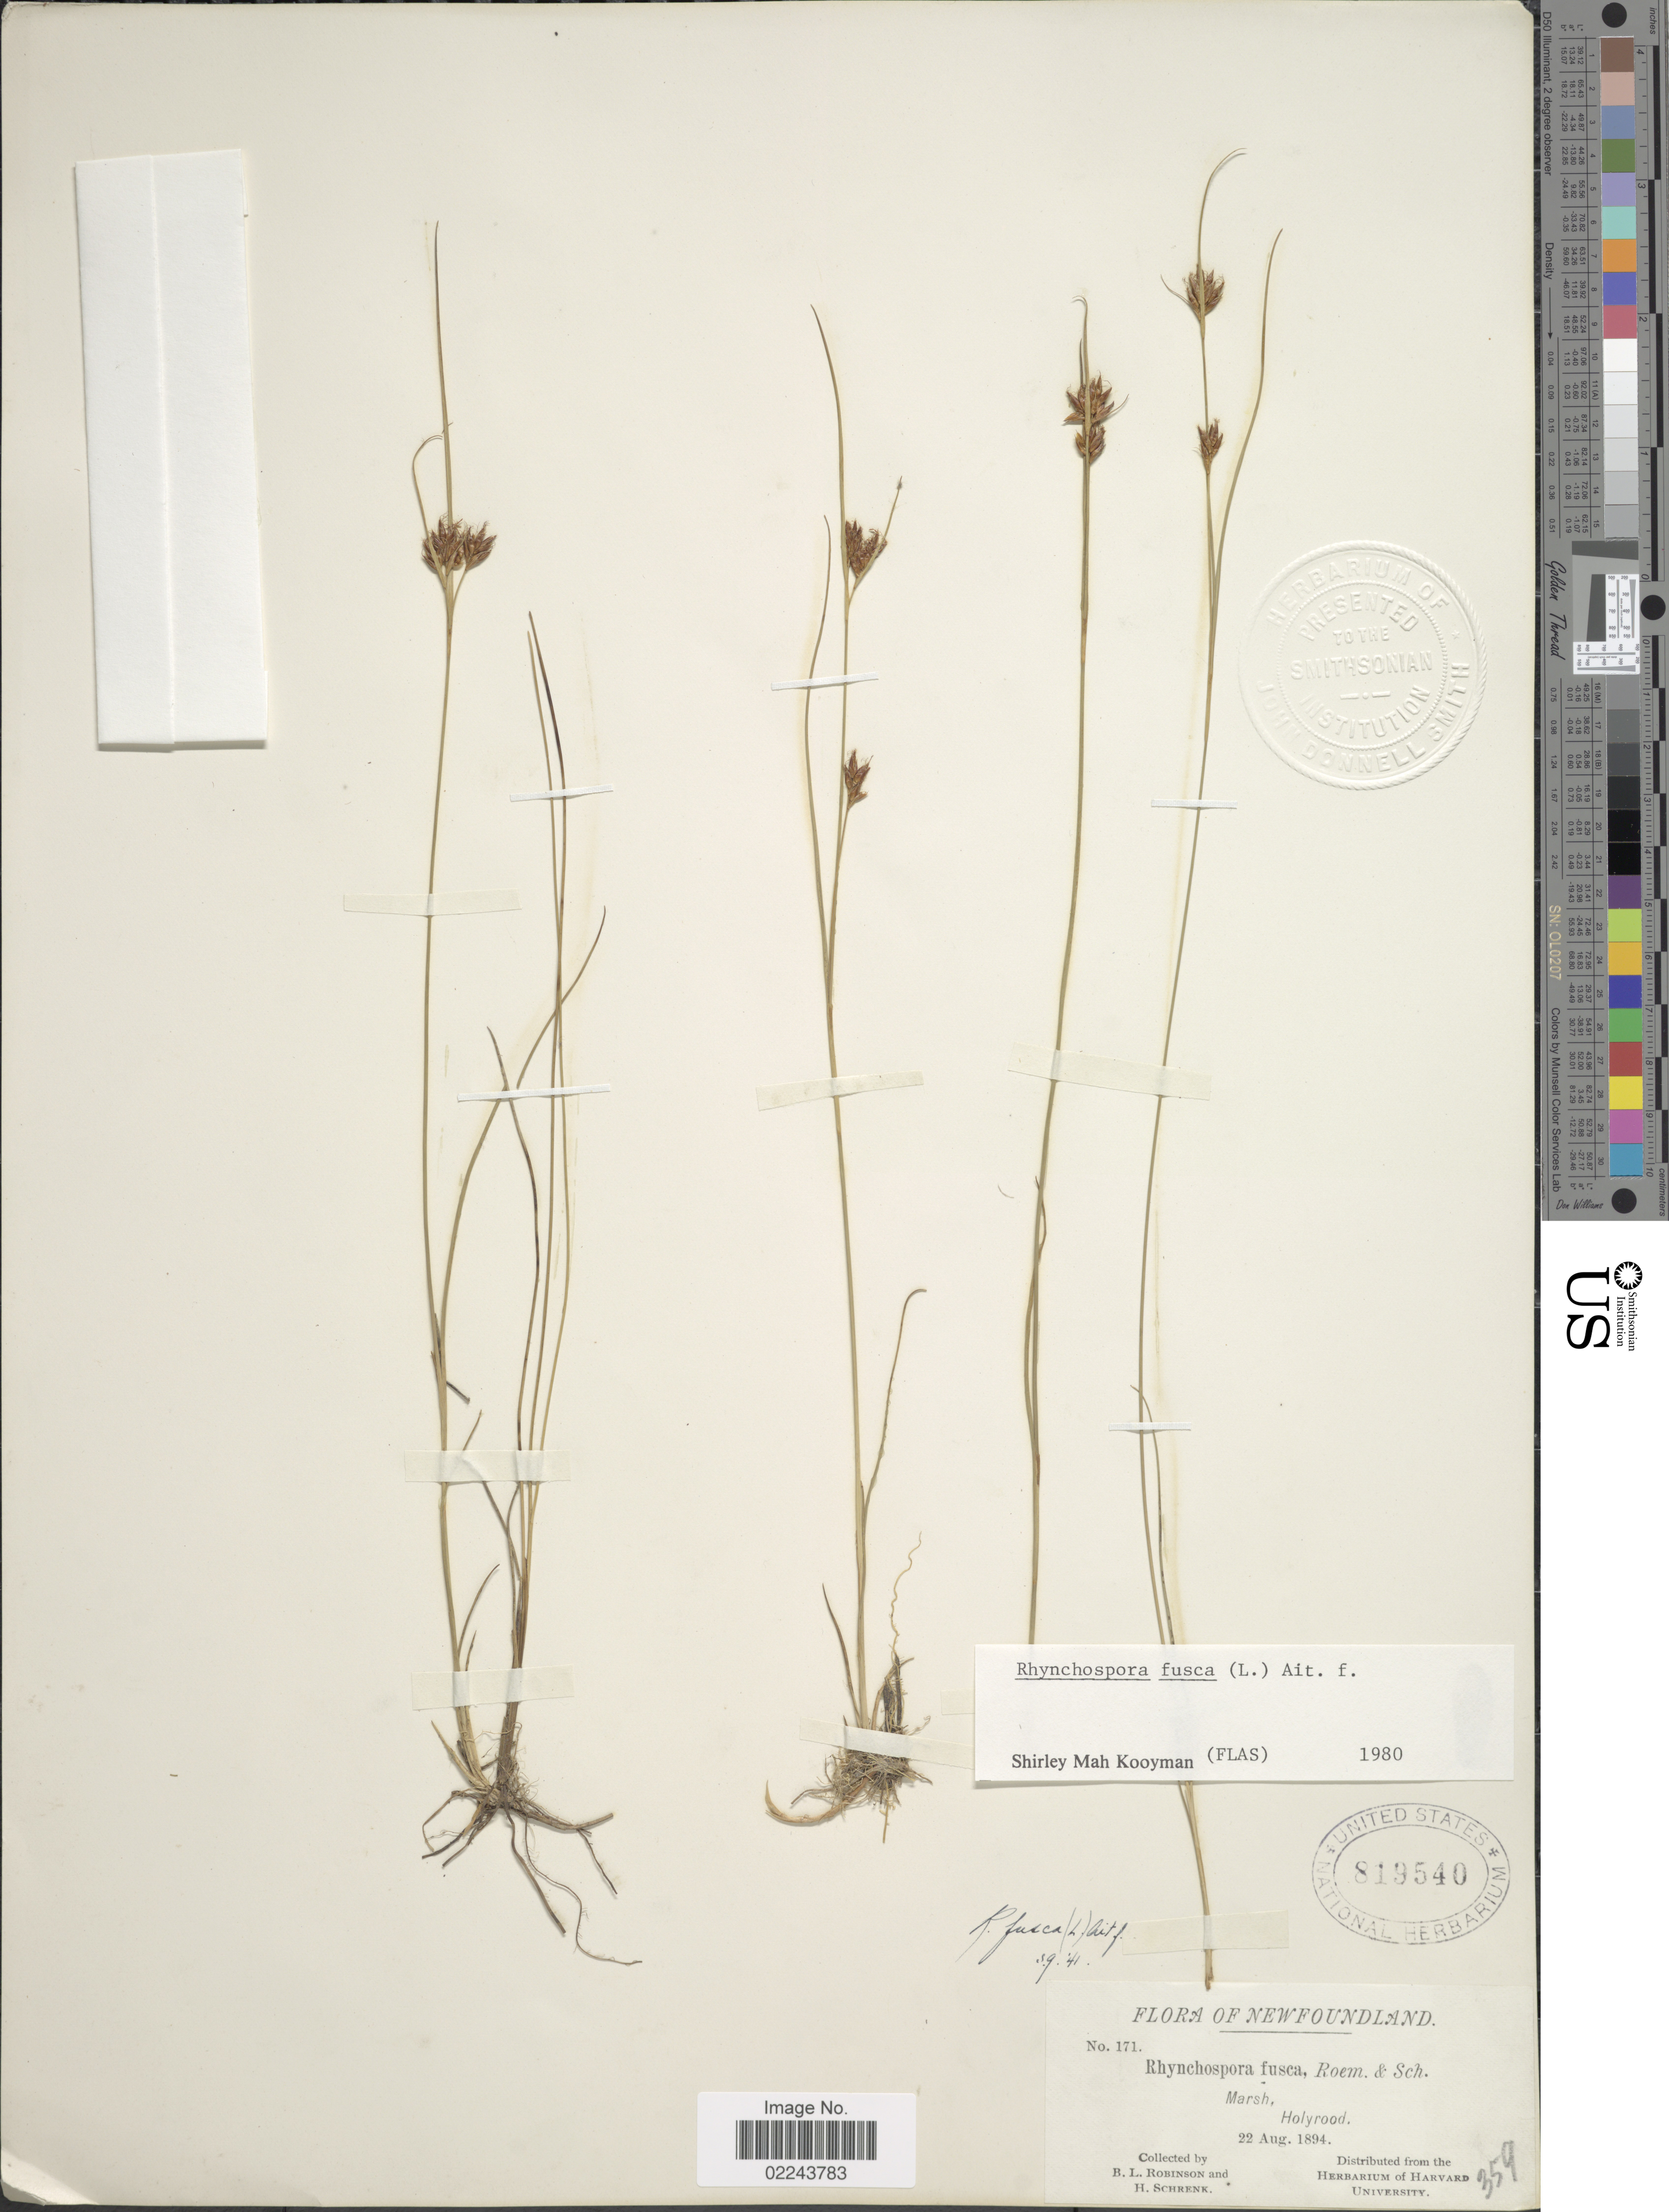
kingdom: Plantae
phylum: Tracheophyta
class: Liliopsida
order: Poales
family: Cyperaceae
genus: Rhynchospora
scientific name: Rhynchospora fusca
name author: (L.) W.T. Aiton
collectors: B. L. Robinson & H. v. Schrenk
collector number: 171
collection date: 1894-08-22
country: Canada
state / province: Newfoundland and Labrador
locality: Holyrood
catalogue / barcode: US 819540